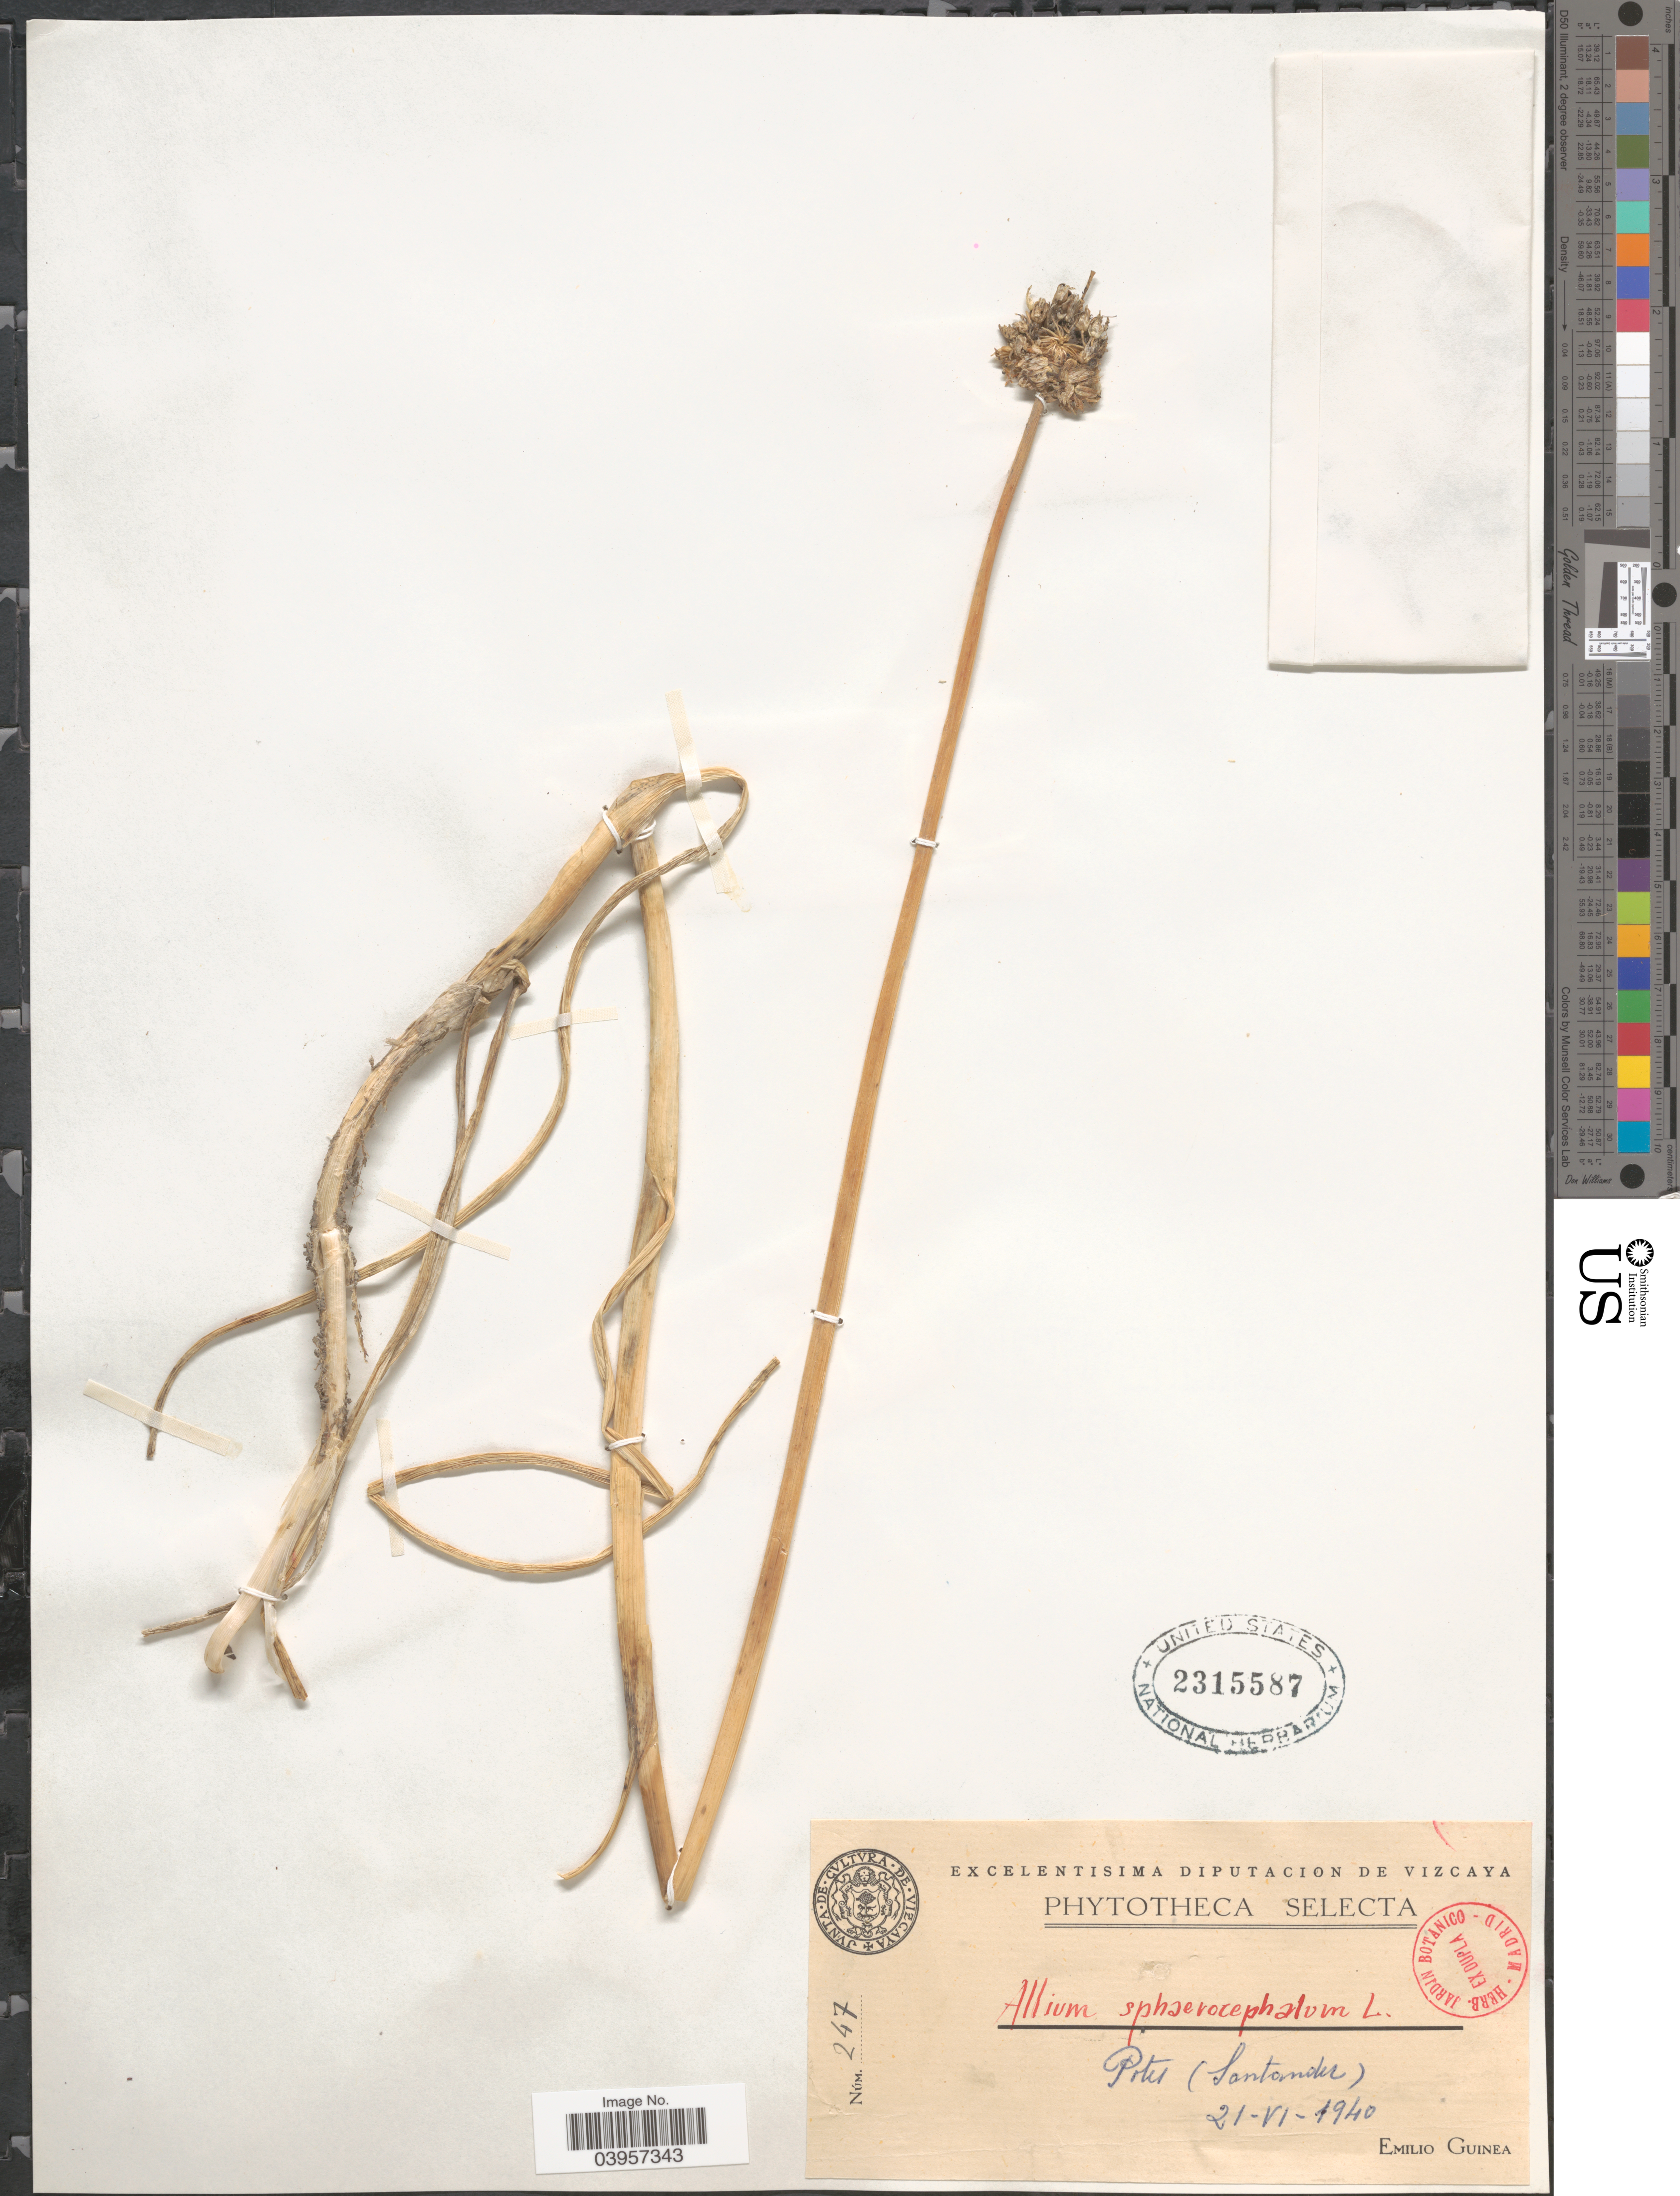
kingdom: Plantae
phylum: Tracheophyta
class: Liliopsida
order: Asparagales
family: Amaryllidaceae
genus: Allium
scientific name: Allium sphaerocephalum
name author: L.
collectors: E. Guinea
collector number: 247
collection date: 1940-06-21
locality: Portes [interpreted] (Santander).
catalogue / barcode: US 2315587